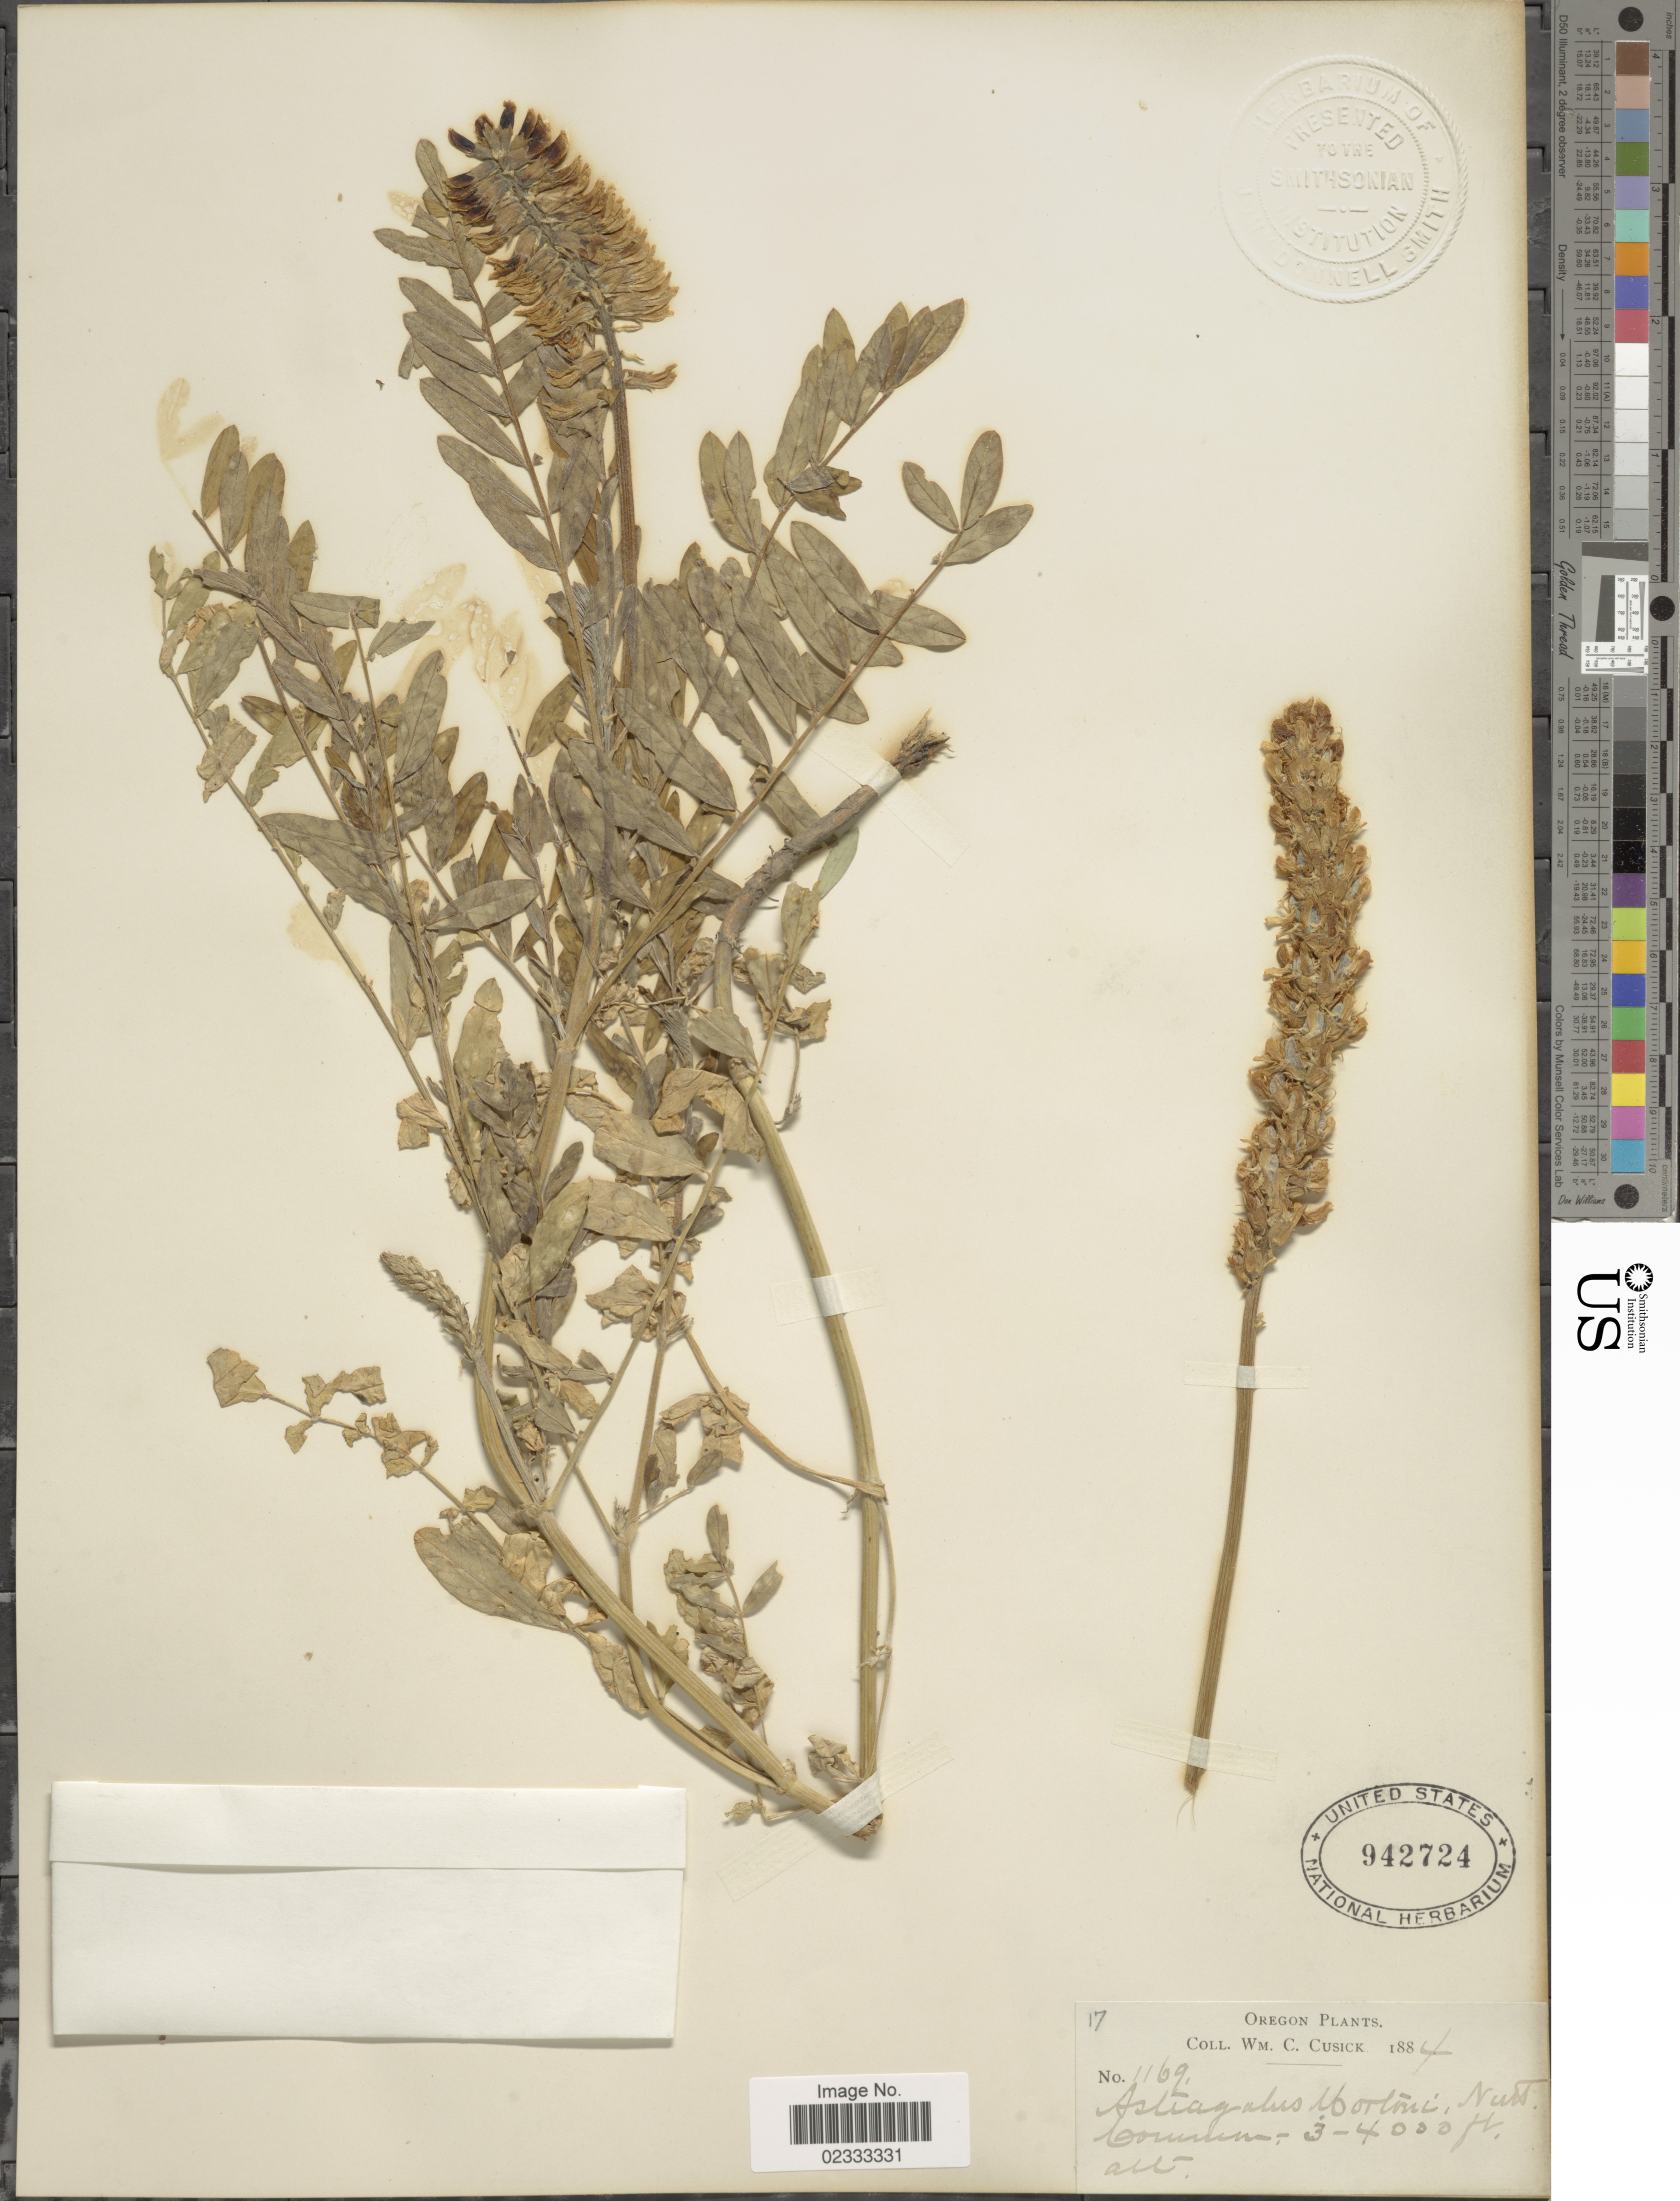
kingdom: Plantae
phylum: Tracheophyta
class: Magnoliopsida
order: Fabales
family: Fabaceae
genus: Astragalus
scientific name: Astragalus mortonii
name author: Nutt.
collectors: W. C. Cusick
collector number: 1169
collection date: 1884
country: United States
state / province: Oregon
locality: Common.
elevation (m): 914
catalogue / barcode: US 942724